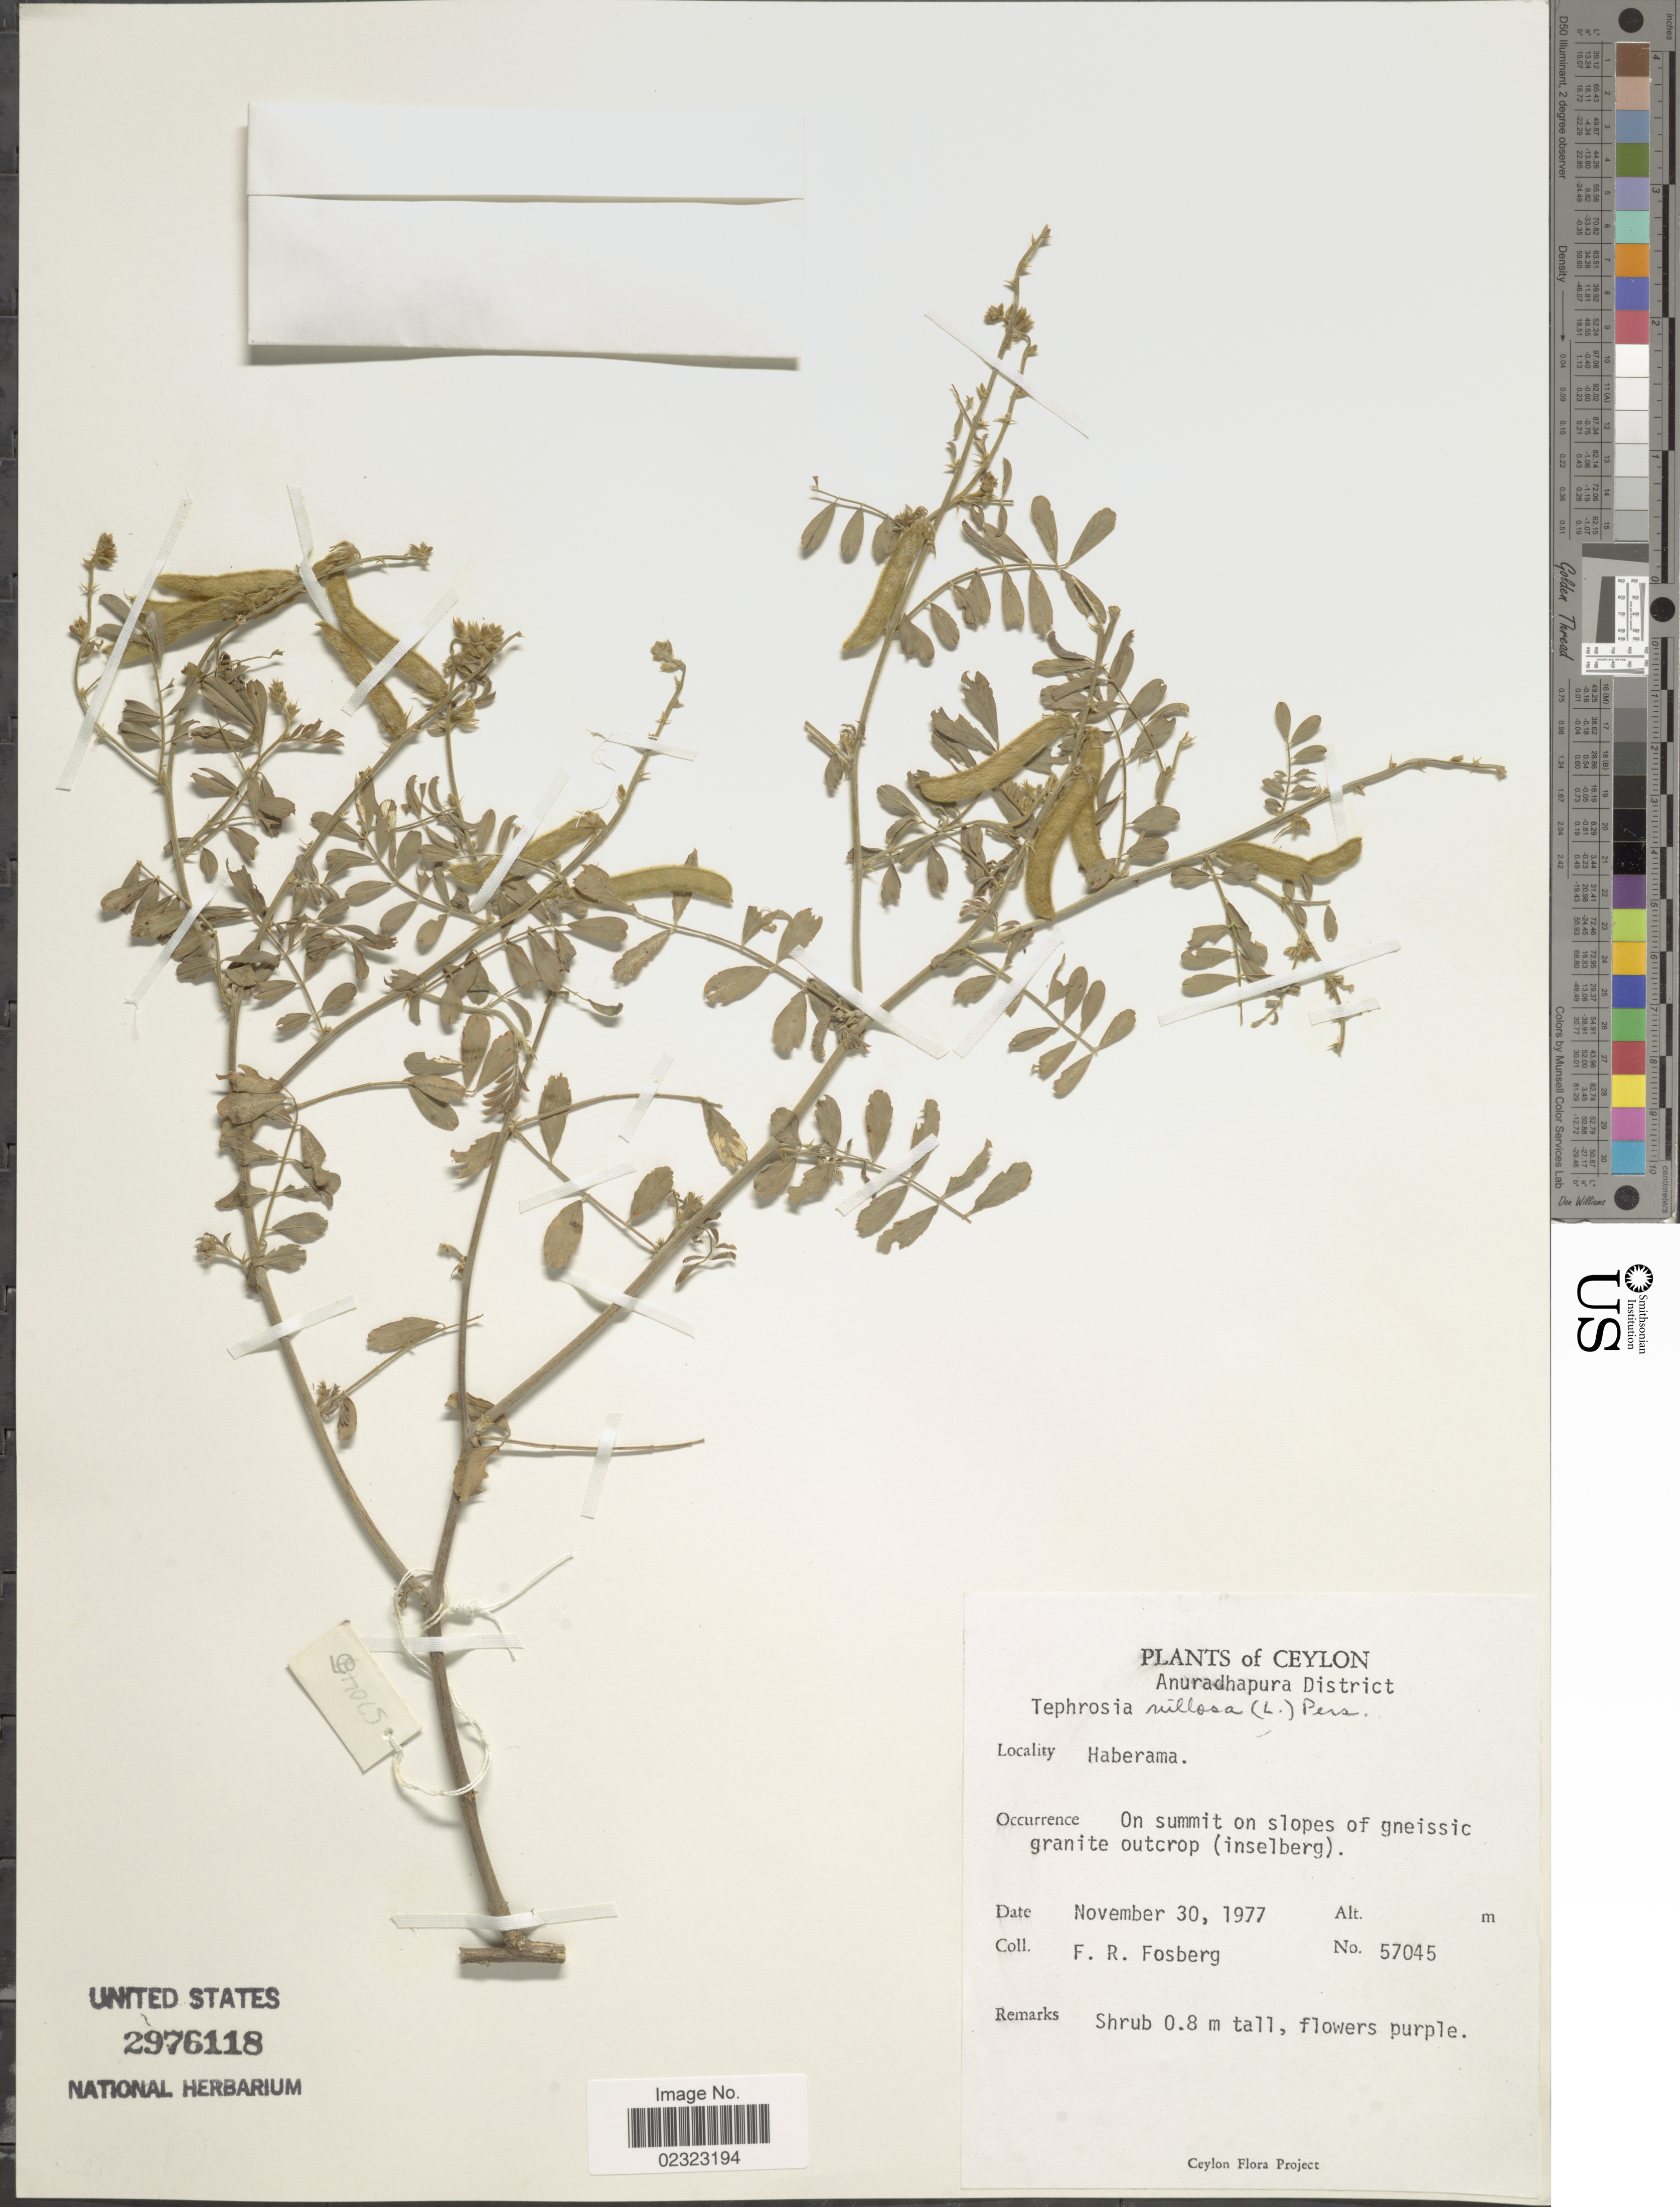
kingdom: Plantae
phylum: Tracheophyta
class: Magnoliopsida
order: Fabales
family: Fabaceae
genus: Tephrosia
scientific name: Tephrosia villosa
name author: Pers.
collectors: F. R. Fosberg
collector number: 57045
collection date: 1977-11-30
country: Sri Lanka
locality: Ceylon. Anuradhapura District. Haberama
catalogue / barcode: US 2976118